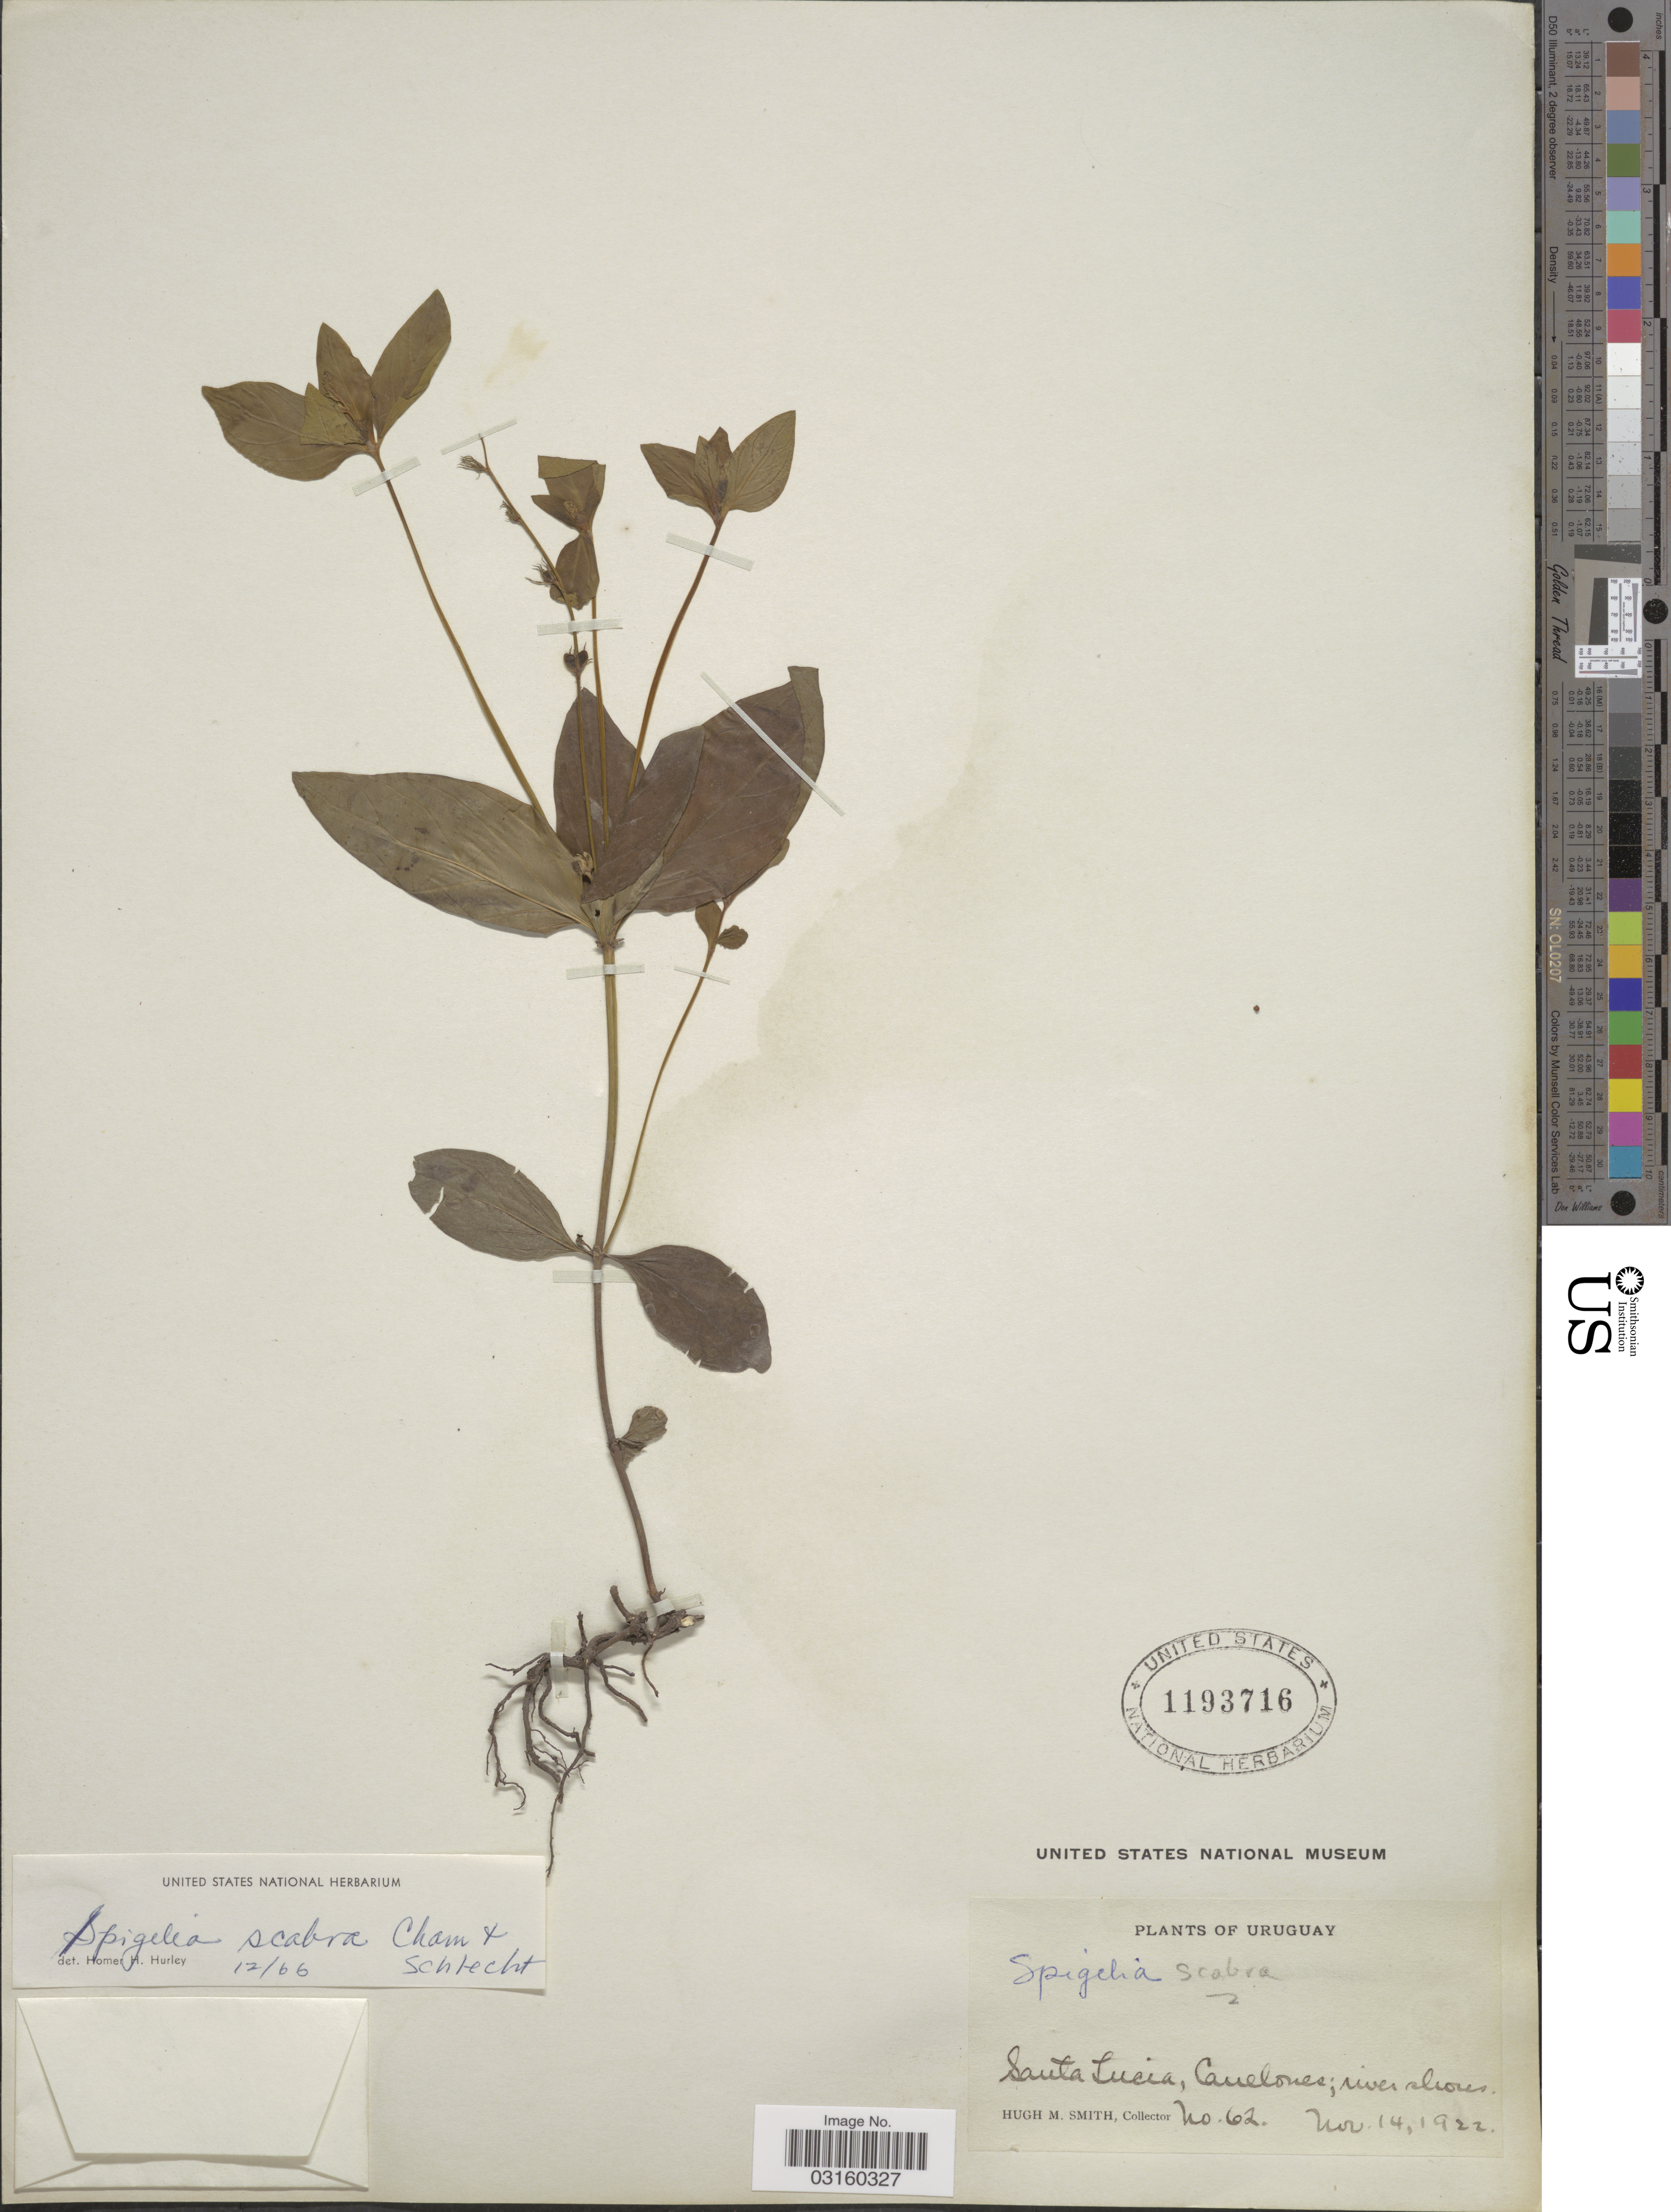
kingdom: Plantae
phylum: Tracheophyta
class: Magnoliopsida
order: Gentianales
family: Loganiaceae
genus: Spigelia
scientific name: Spigelia scabra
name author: Cham. & Schltdl.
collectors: H. M. Smith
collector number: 62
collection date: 1922-11-14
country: Uruguay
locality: Santa Lucia, Canelones; river shores.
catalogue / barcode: US 1193716